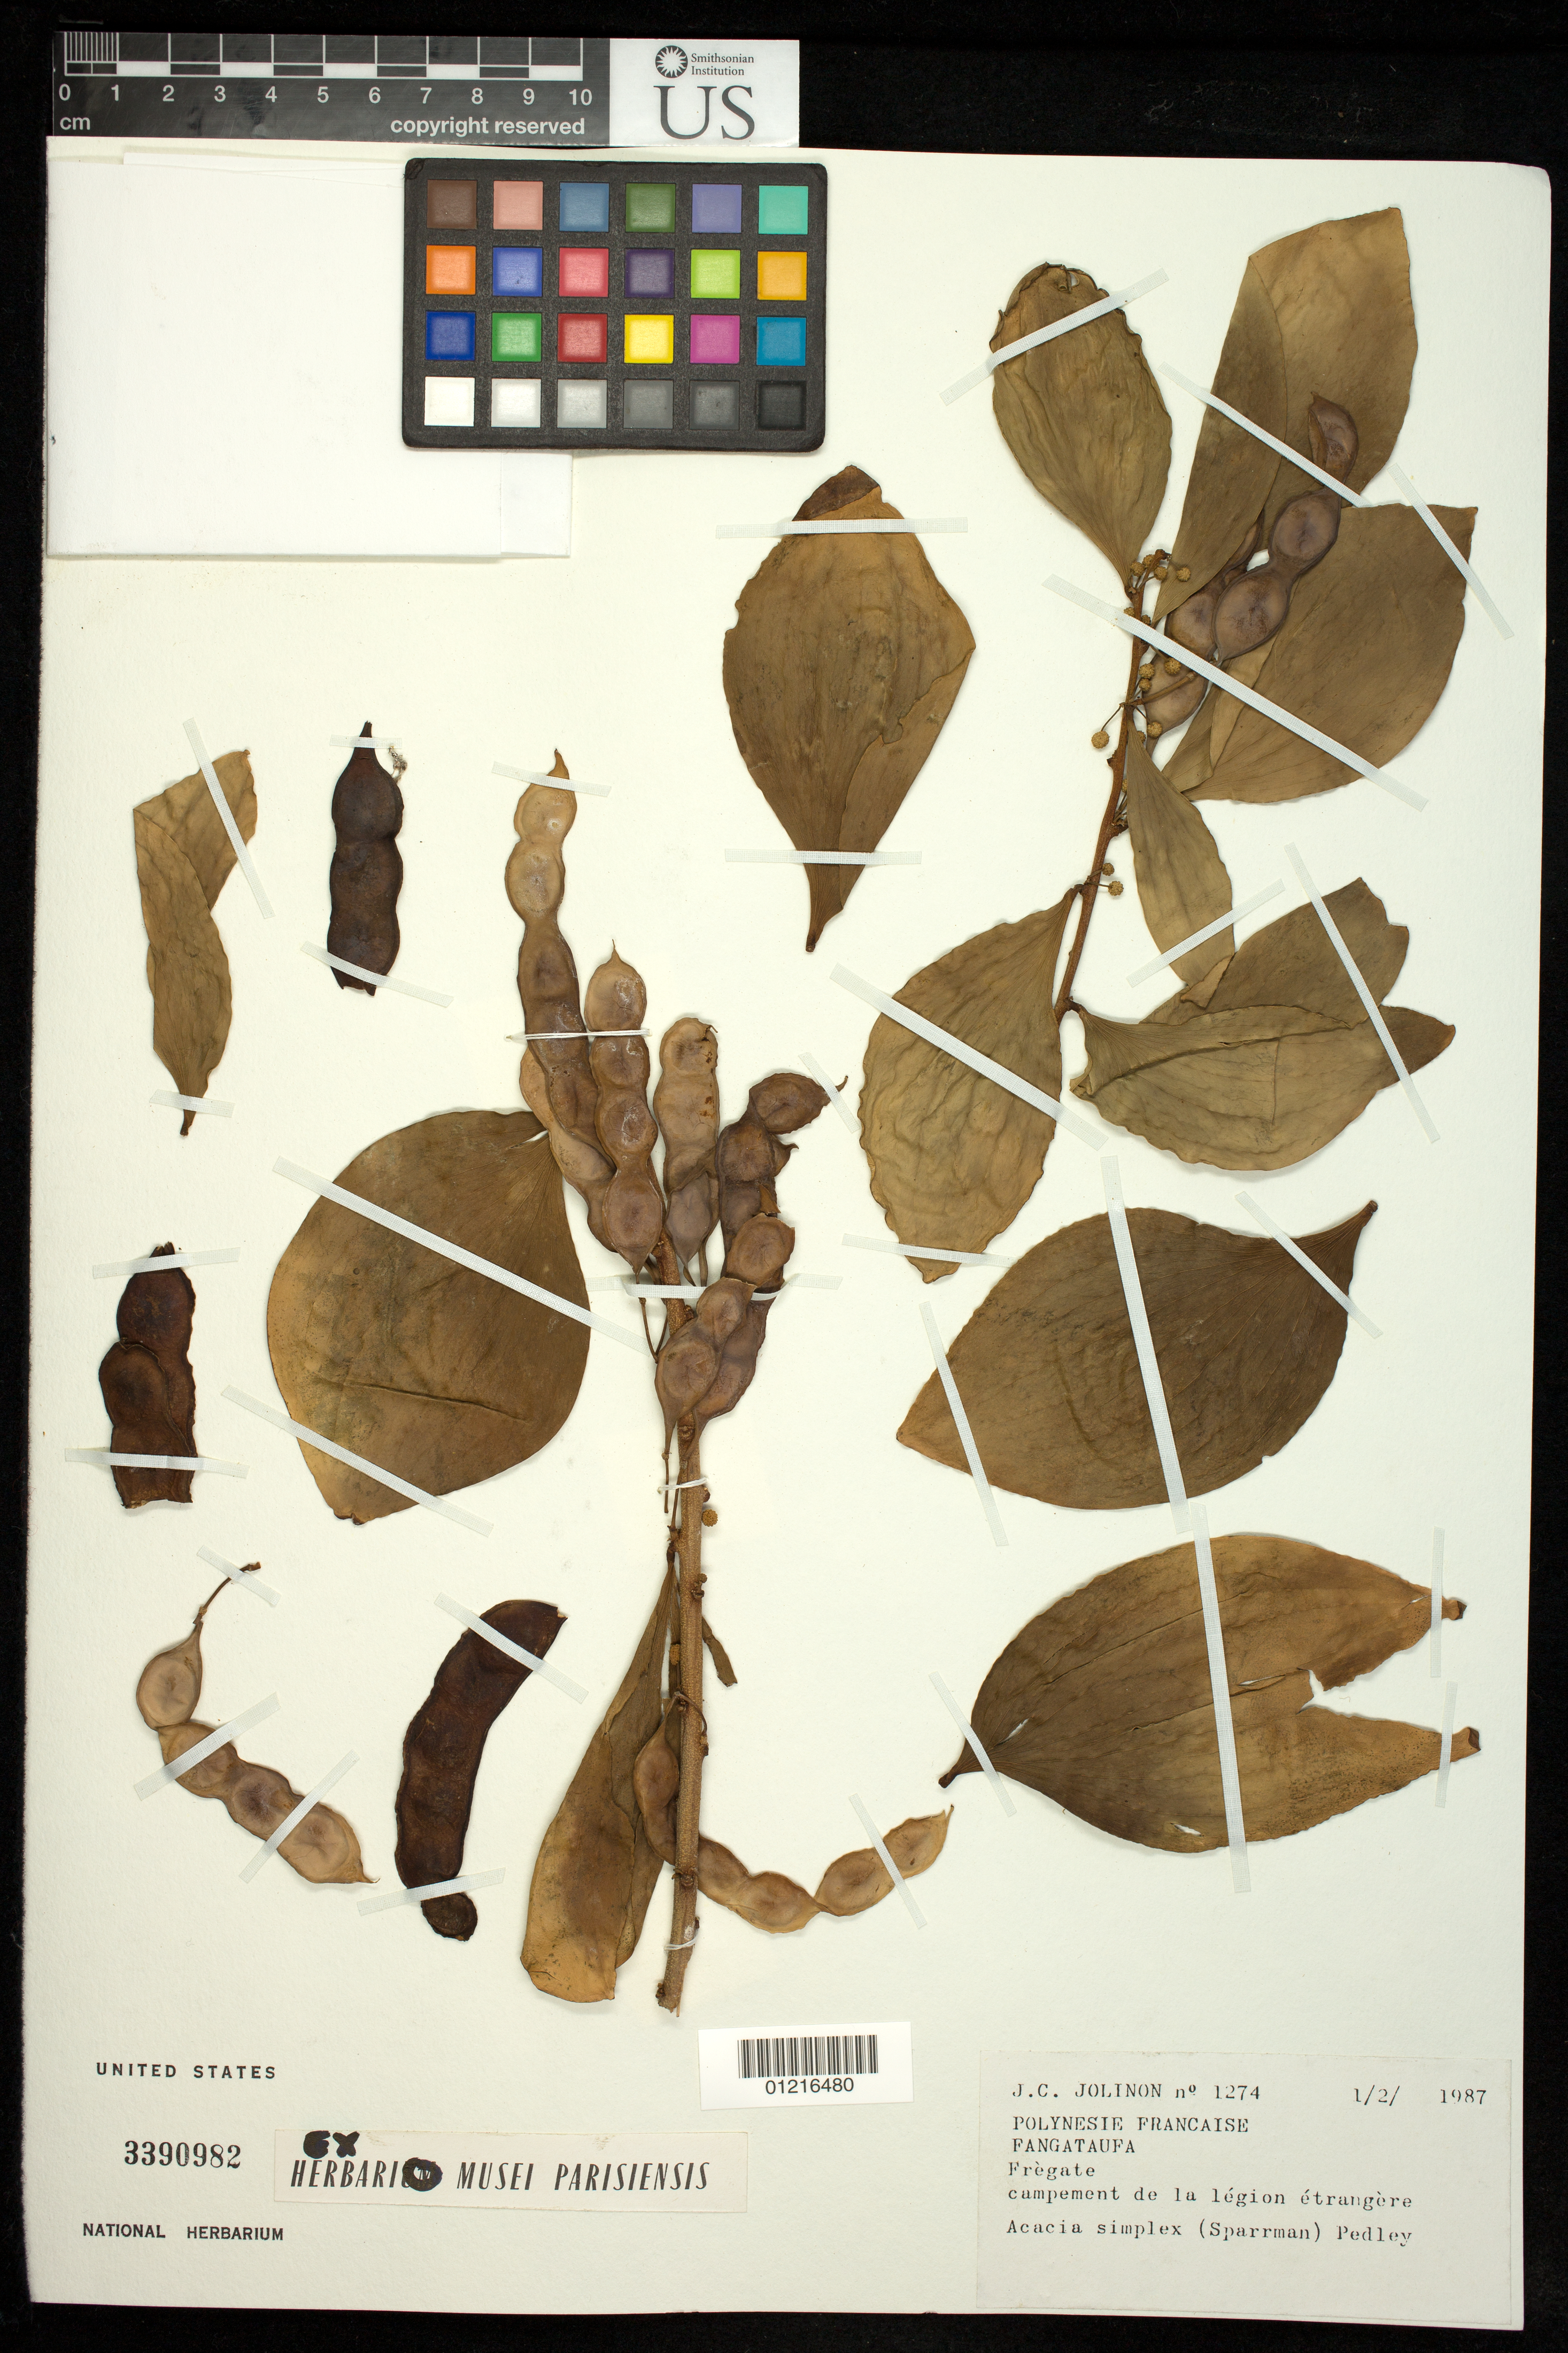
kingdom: Plantae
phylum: Tracheophyta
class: Magnoliopsida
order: Fabales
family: Fabaceae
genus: Acacia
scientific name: Acacia simplicifolia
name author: (L. f.) Schinz & Guillaumin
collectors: J. Jolinon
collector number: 1274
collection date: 1987-02-01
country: French Polynesia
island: Fangataufa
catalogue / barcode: US 3390982